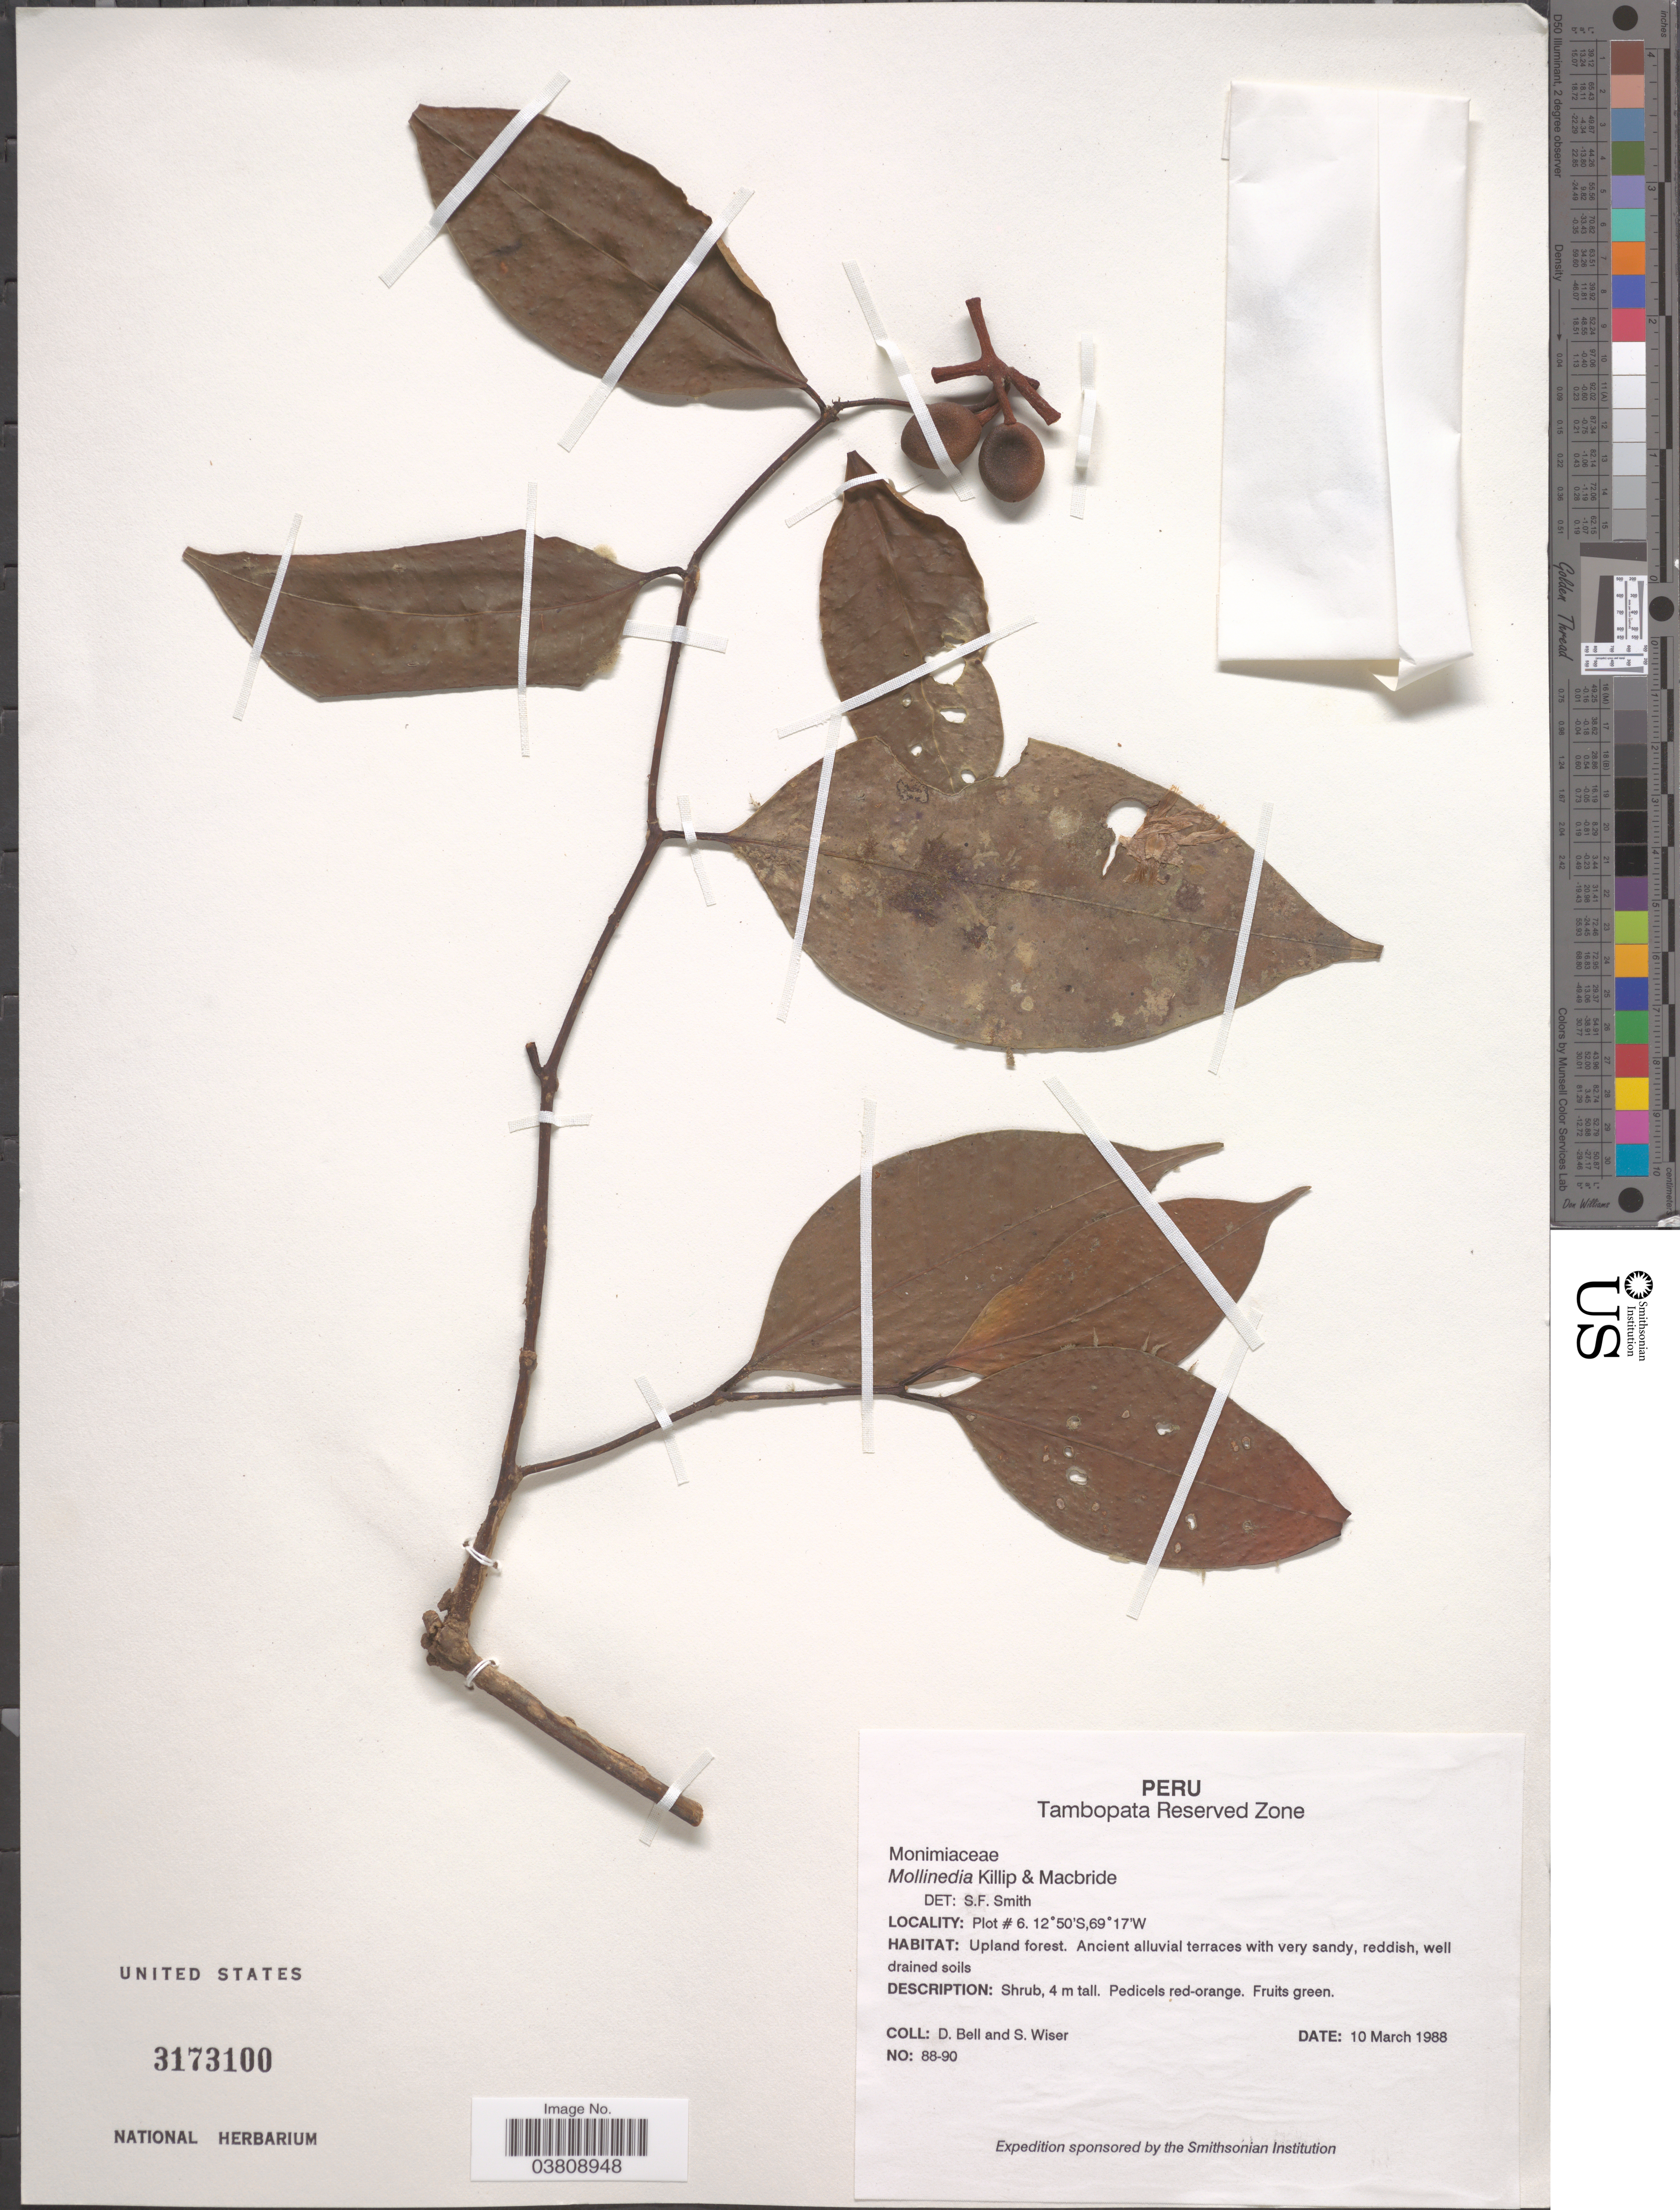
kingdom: Plantae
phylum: Tracheophyta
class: Magnoliopsida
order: Laurales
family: Monimiaceae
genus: Mollinedia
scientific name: Mollinedia killipii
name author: J.F. Macbr.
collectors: D. A. Bell & S. Wiser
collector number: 88-90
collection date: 1988-03-10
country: Peru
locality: Tambopata Reserved Zone. Plot # 6. Upland forest.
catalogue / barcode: US 3173100